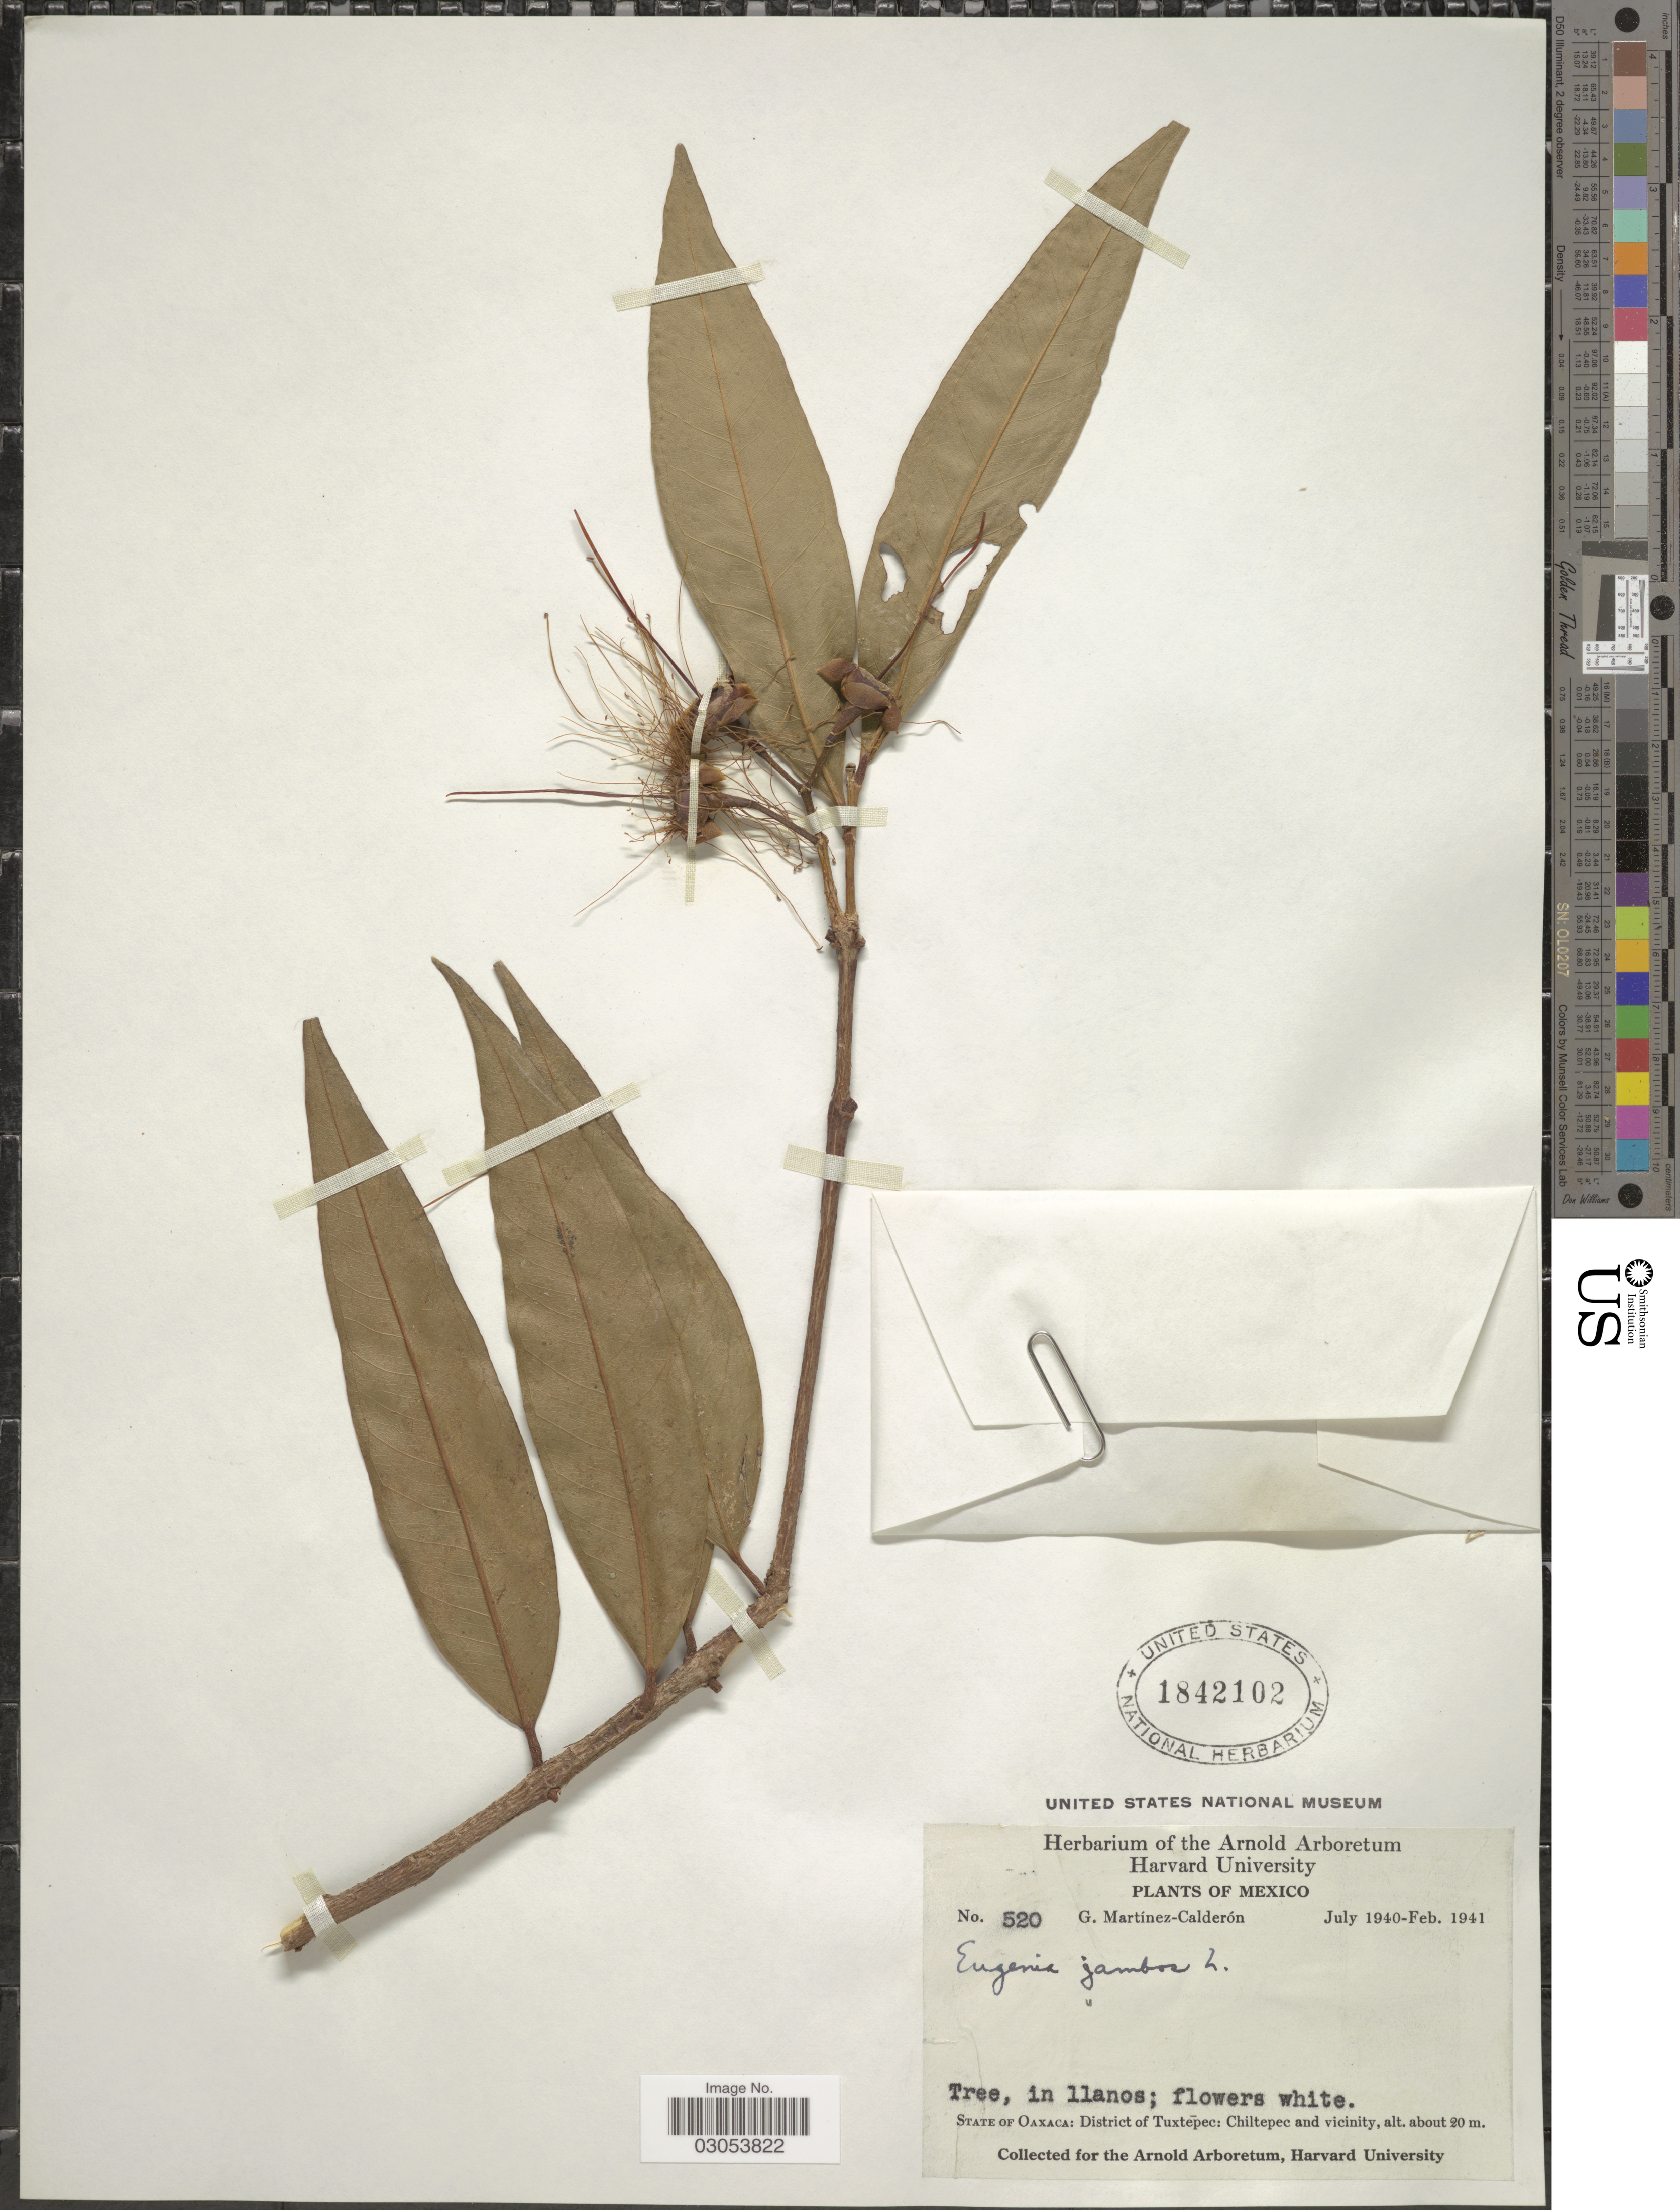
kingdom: Plantae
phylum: Tracheophyta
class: Magnoliopsida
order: Myrtales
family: Myrtaceae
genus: Syzygium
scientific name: Syzygium jambos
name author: (L.) Alston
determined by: Strong, Mark T., (BOT), Smithsonian Institution - National Museum of Natural History (UNITED STATES)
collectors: G. Martinez-C.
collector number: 520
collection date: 1940-07/1941-02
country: Mexico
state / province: Oaxaca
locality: District of Tuxtepec: Chiltepec and vicinity.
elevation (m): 20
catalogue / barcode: US 1842102